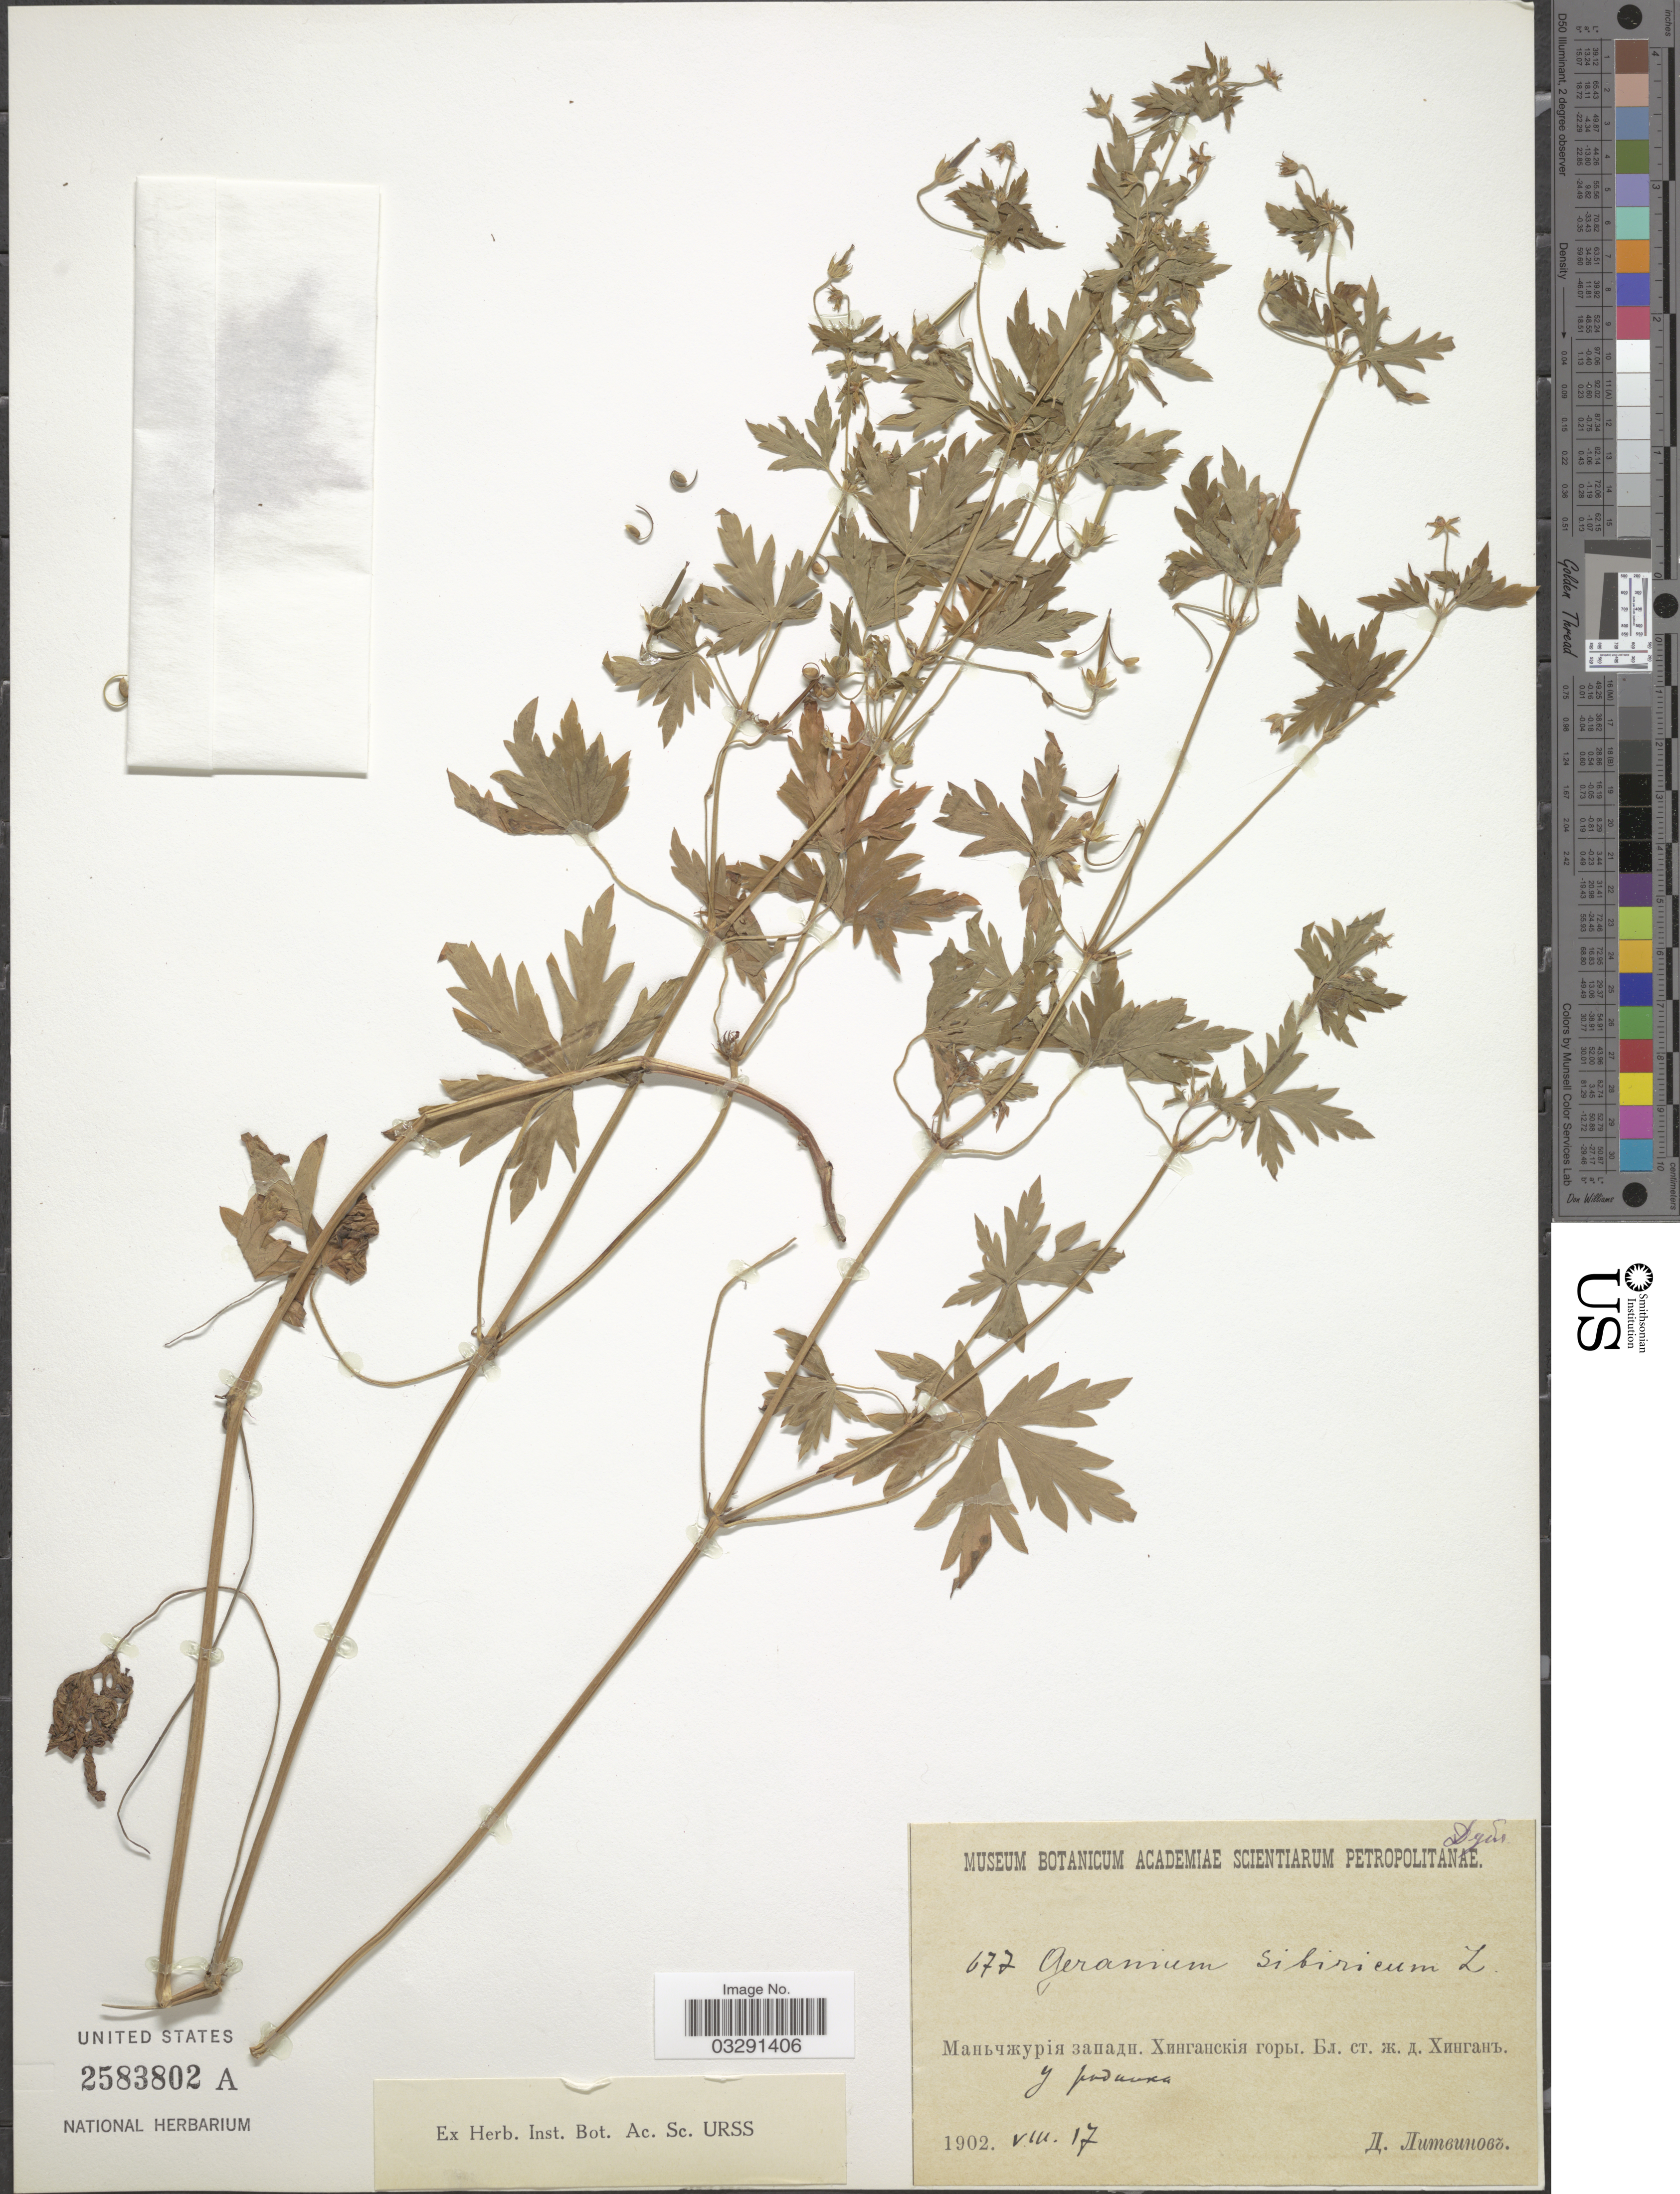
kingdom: Plantae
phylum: Tracheophyta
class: Magnoliopsida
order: Geraniales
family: Geraniaceae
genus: Geranium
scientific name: Geranium sibiricum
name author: L.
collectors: D. Litvinov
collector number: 677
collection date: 1902-07-17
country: China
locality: Inner Mongolia, Hinggan Mts, near rail road station Hinggan.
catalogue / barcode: US 2583802A